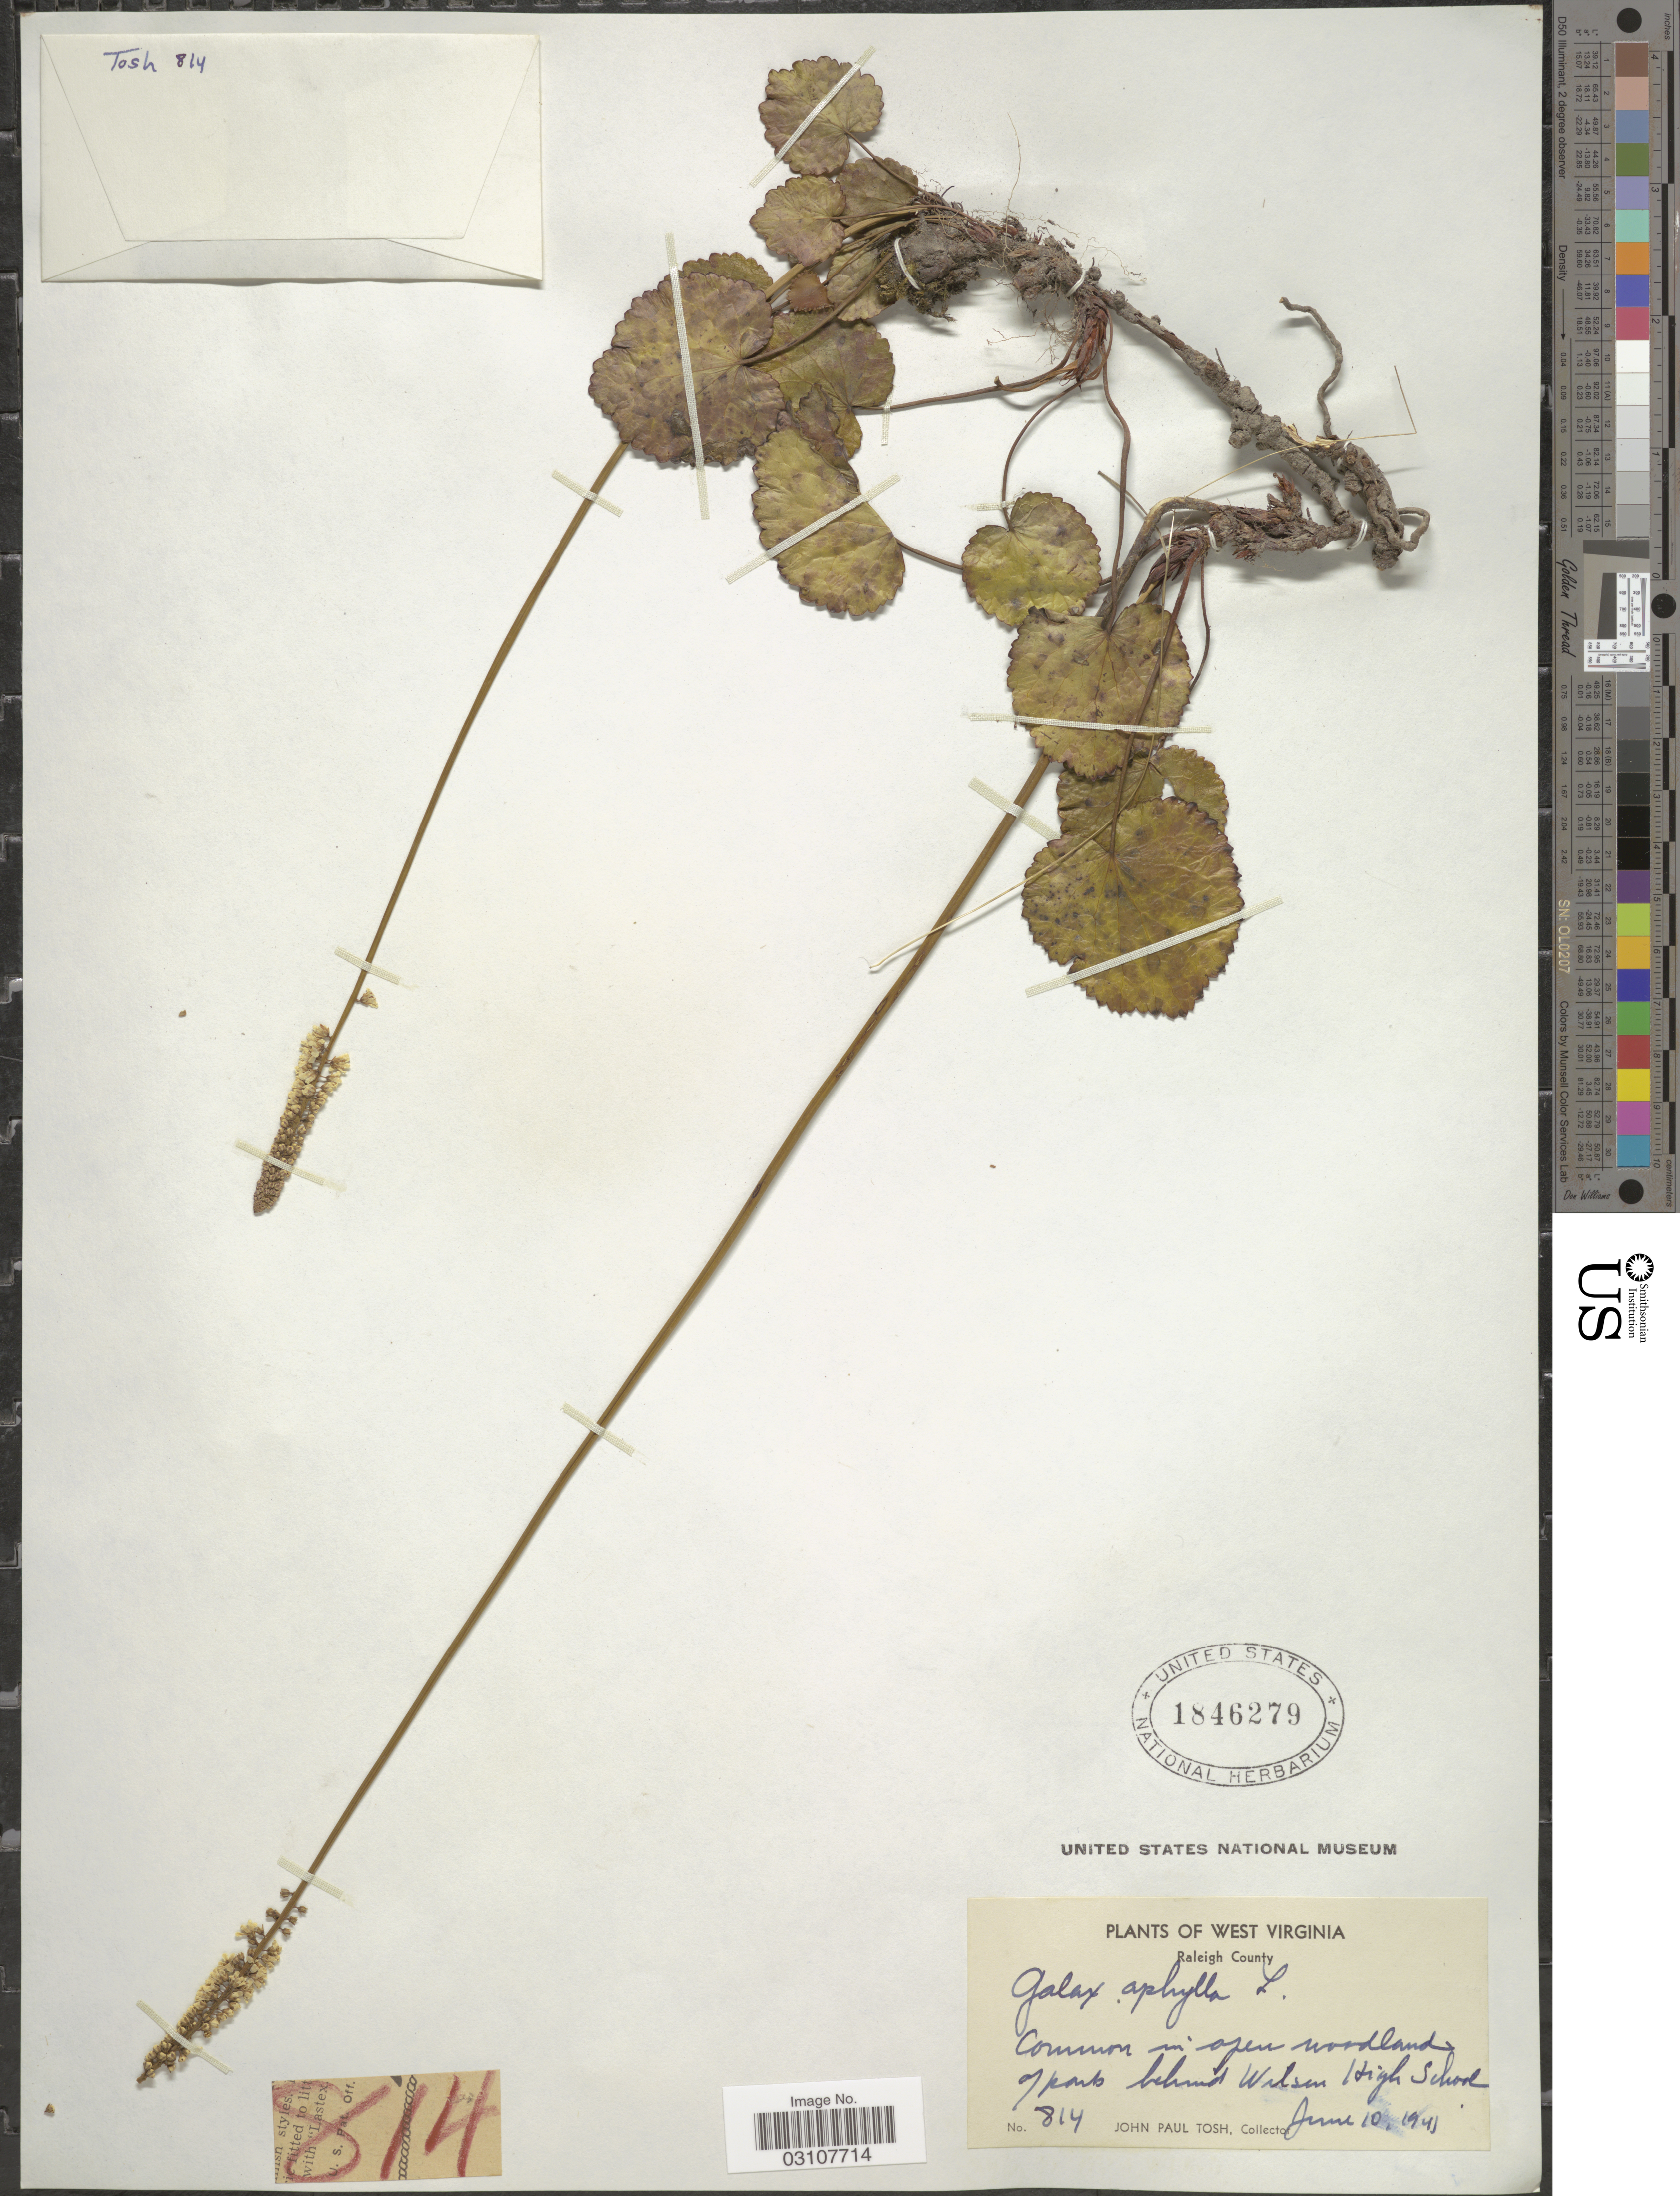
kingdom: Plantae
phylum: Tracheophyta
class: Magnoliopsida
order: Ericales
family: Diapensiaceae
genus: Galax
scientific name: Galax urceolata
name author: (Poir.) Brummitt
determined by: Gaynor, Michelle L., (FLAS), University of Florida (UNITED STATES)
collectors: J. Tosh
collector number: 814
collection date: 1941-06-10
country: United States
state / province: West Virginia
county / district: Raleigh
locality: Raleigh County. Park behind Wilson High School.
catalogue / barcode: US 1846279